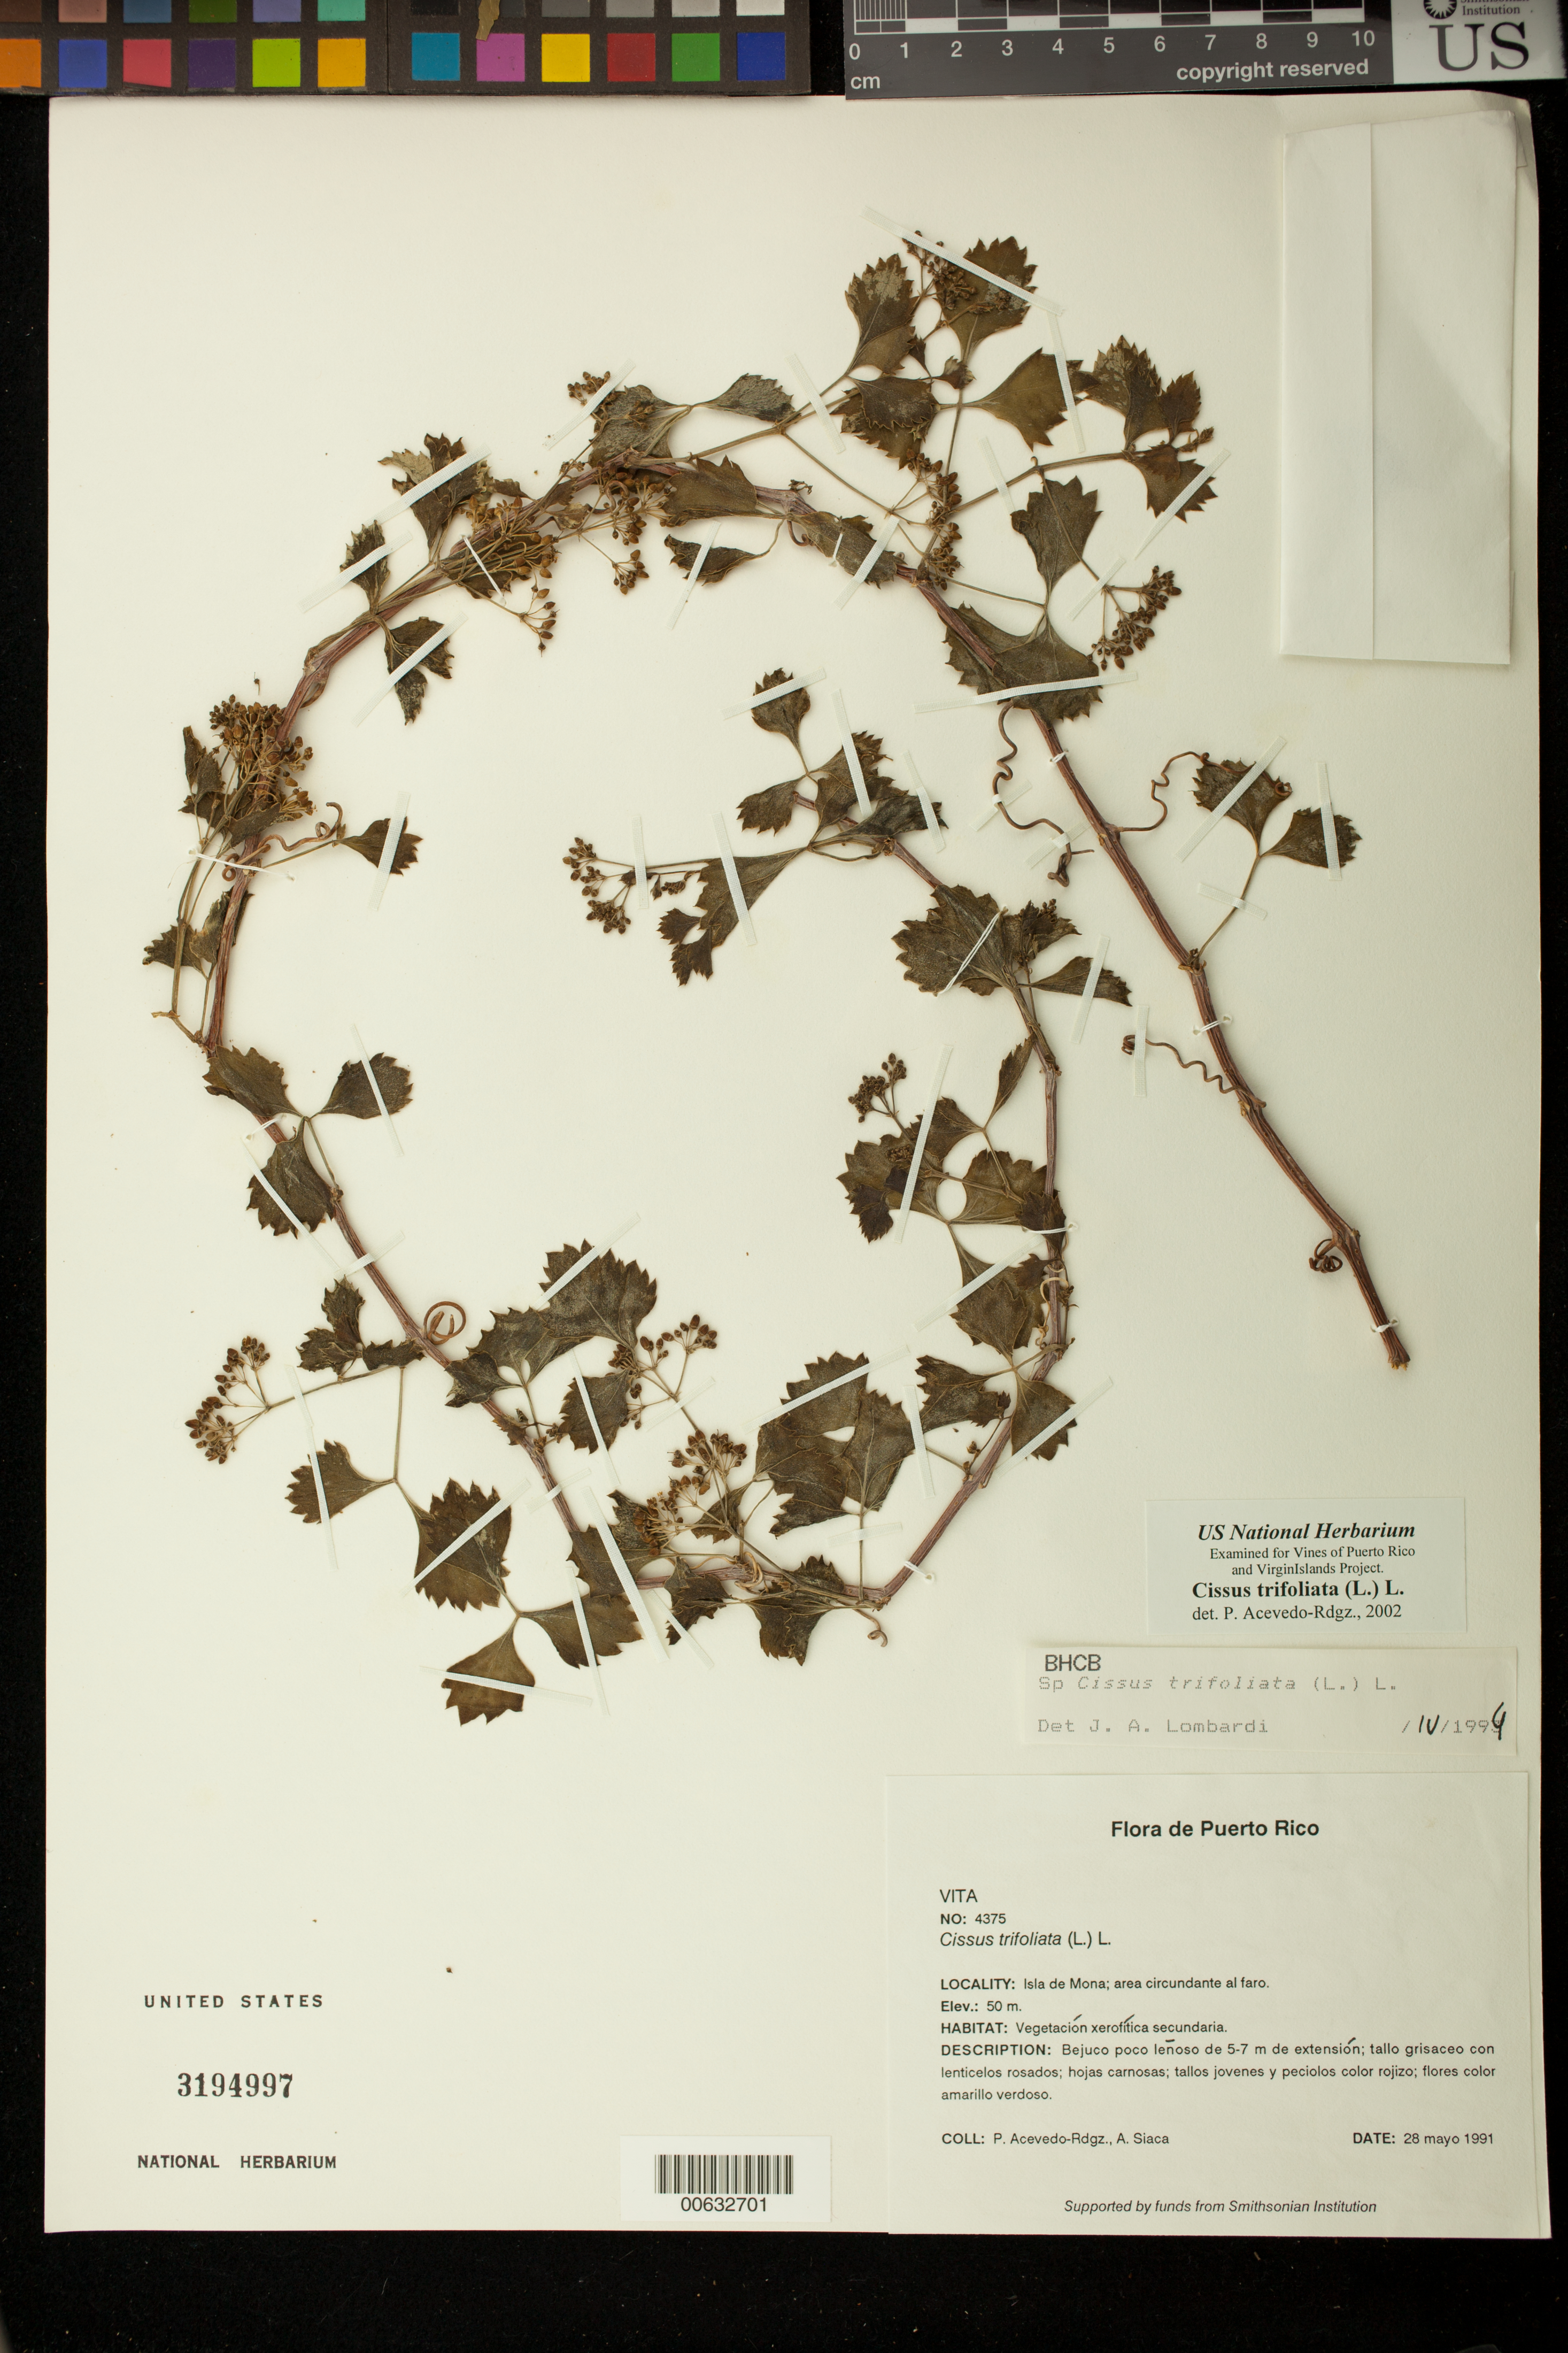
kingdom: Plantae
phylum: Tracheophyta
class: Magnoliopsida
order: Vitales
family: Vitaceae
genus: Cissus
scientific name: Cissus trifoliata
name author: (L.) L.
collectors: P. Acevedo-Rodr. & A. Siaca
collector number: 4375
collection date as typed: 28 May 1991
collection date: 1991-05-28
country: Puerto Rico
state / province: Mayaguëz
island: Mona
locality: Isla de Mona; area circundante al faro.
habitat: Vegetacion xerofitica secundaria.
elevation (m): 50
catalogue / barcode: US 3194997